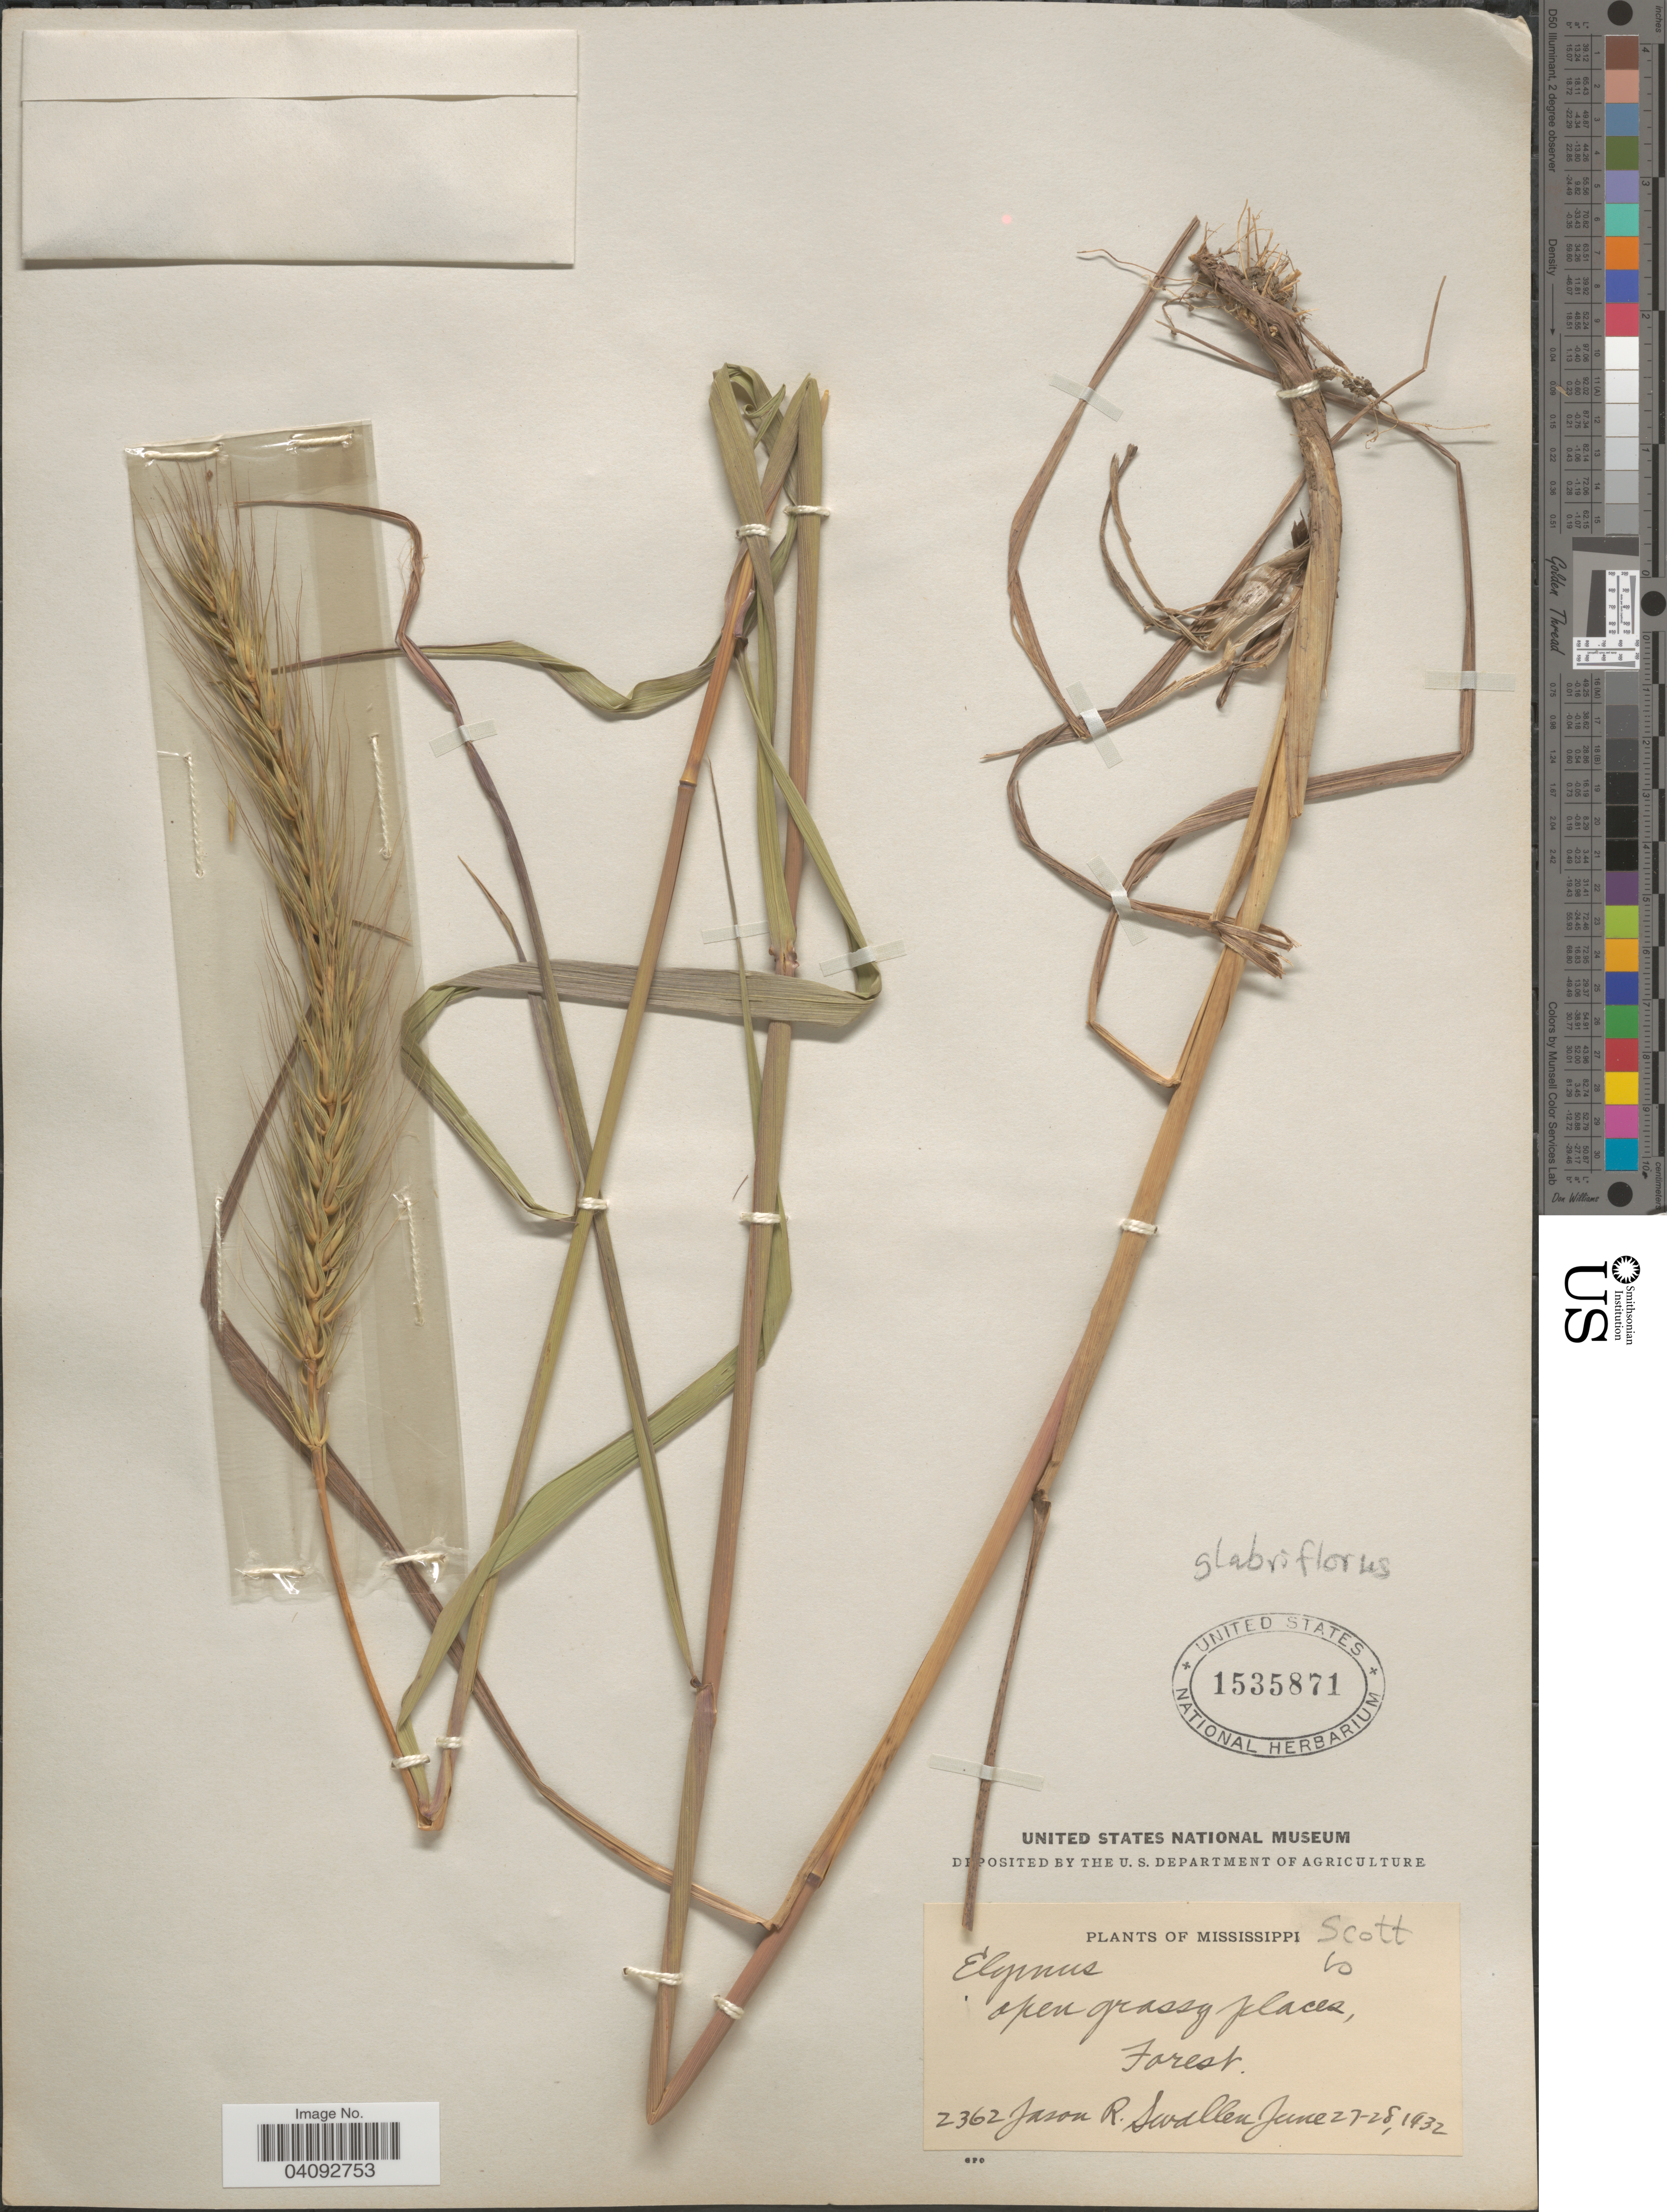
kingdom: Plantae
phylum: Tracheophyta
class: Liliopsida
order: Poales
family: Poaceae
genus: Elymus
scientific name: Elymus glabriflorus var. glabriflorus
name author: (Vasey ex L.H. Dewey) Scribn. & C.R. Ball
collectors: J. R. Swallen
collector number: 2362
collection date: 1932-06-27/1932-06-28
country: United States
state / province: Mississippi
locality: Scott Co. Open grassy places, Forest.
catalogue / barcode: US 1535871